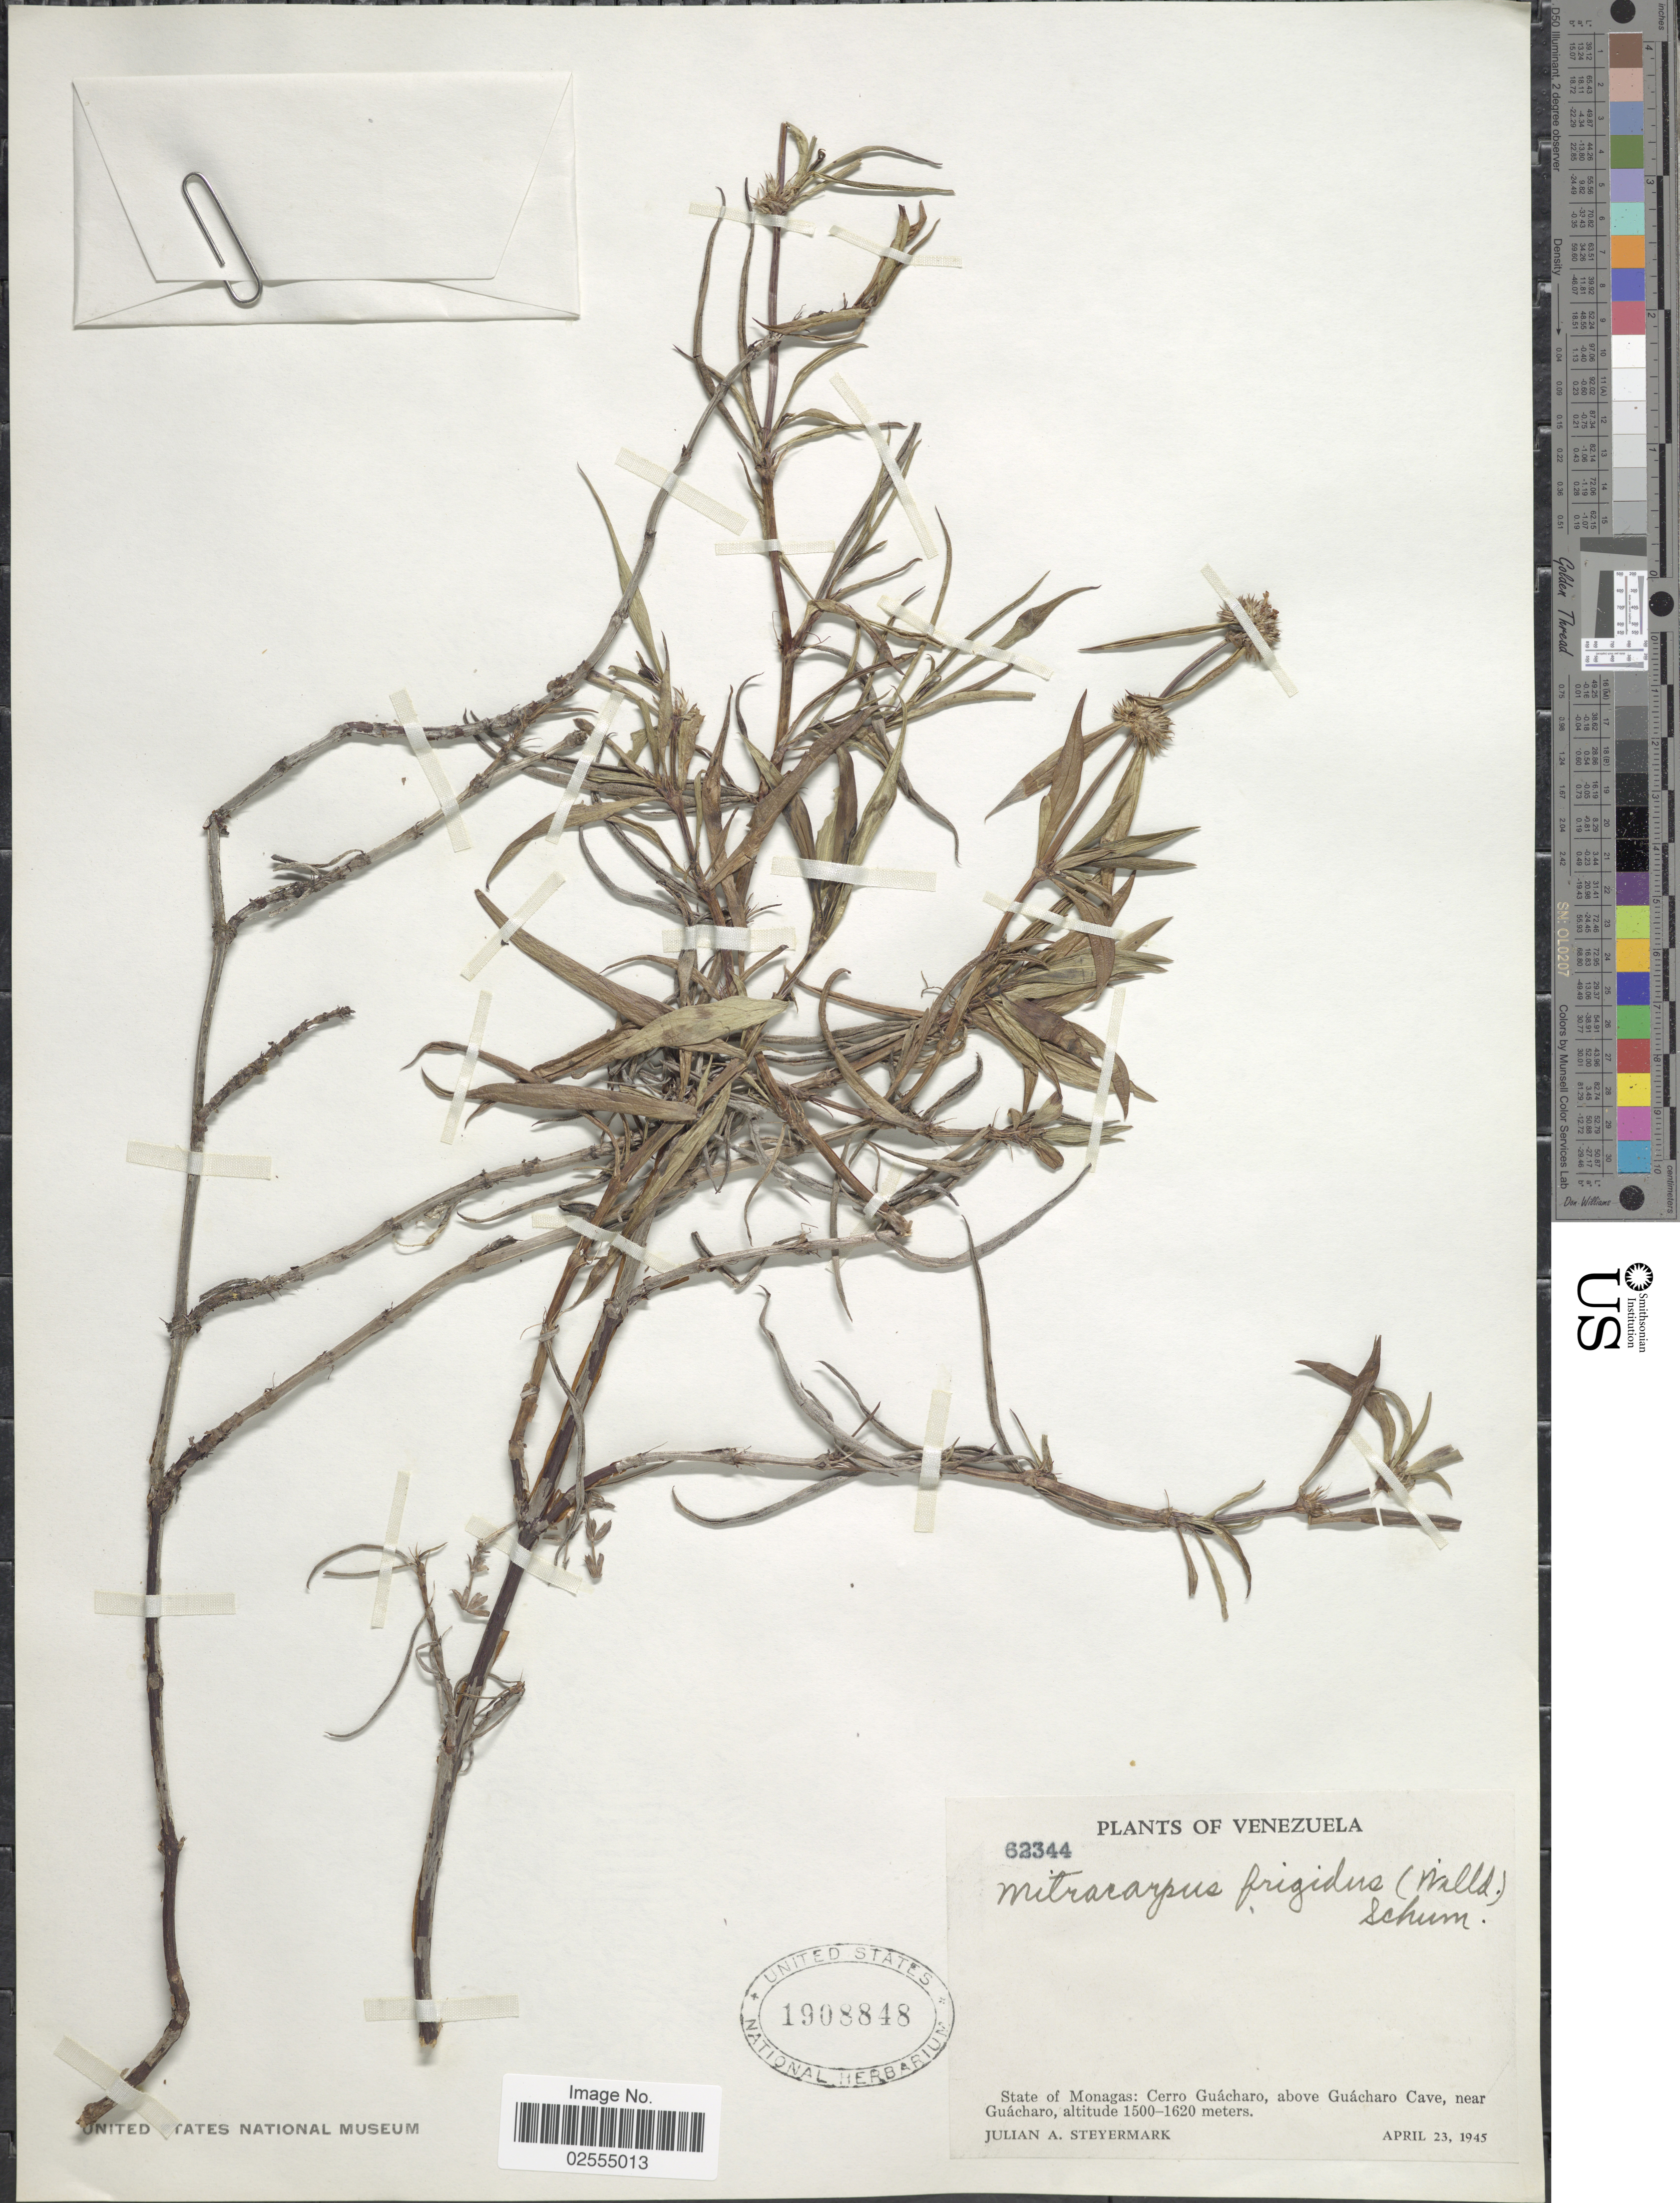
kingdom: Plantae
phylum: Tracheophyta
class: Magnoliopsida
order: Gentianales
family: Rubiaceae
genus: Mitracarpus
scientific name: Mitracarpus frigidus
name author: (Willd. ex Roem. & Schult.) K. Schum.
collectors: J. Steyermark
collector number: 62344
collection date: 1945-04-23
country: Venezuela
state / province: Monagas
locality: Cerro Guácharo, above Guácharo Cave, near Guácharo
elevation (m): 1500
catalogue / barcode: US 1908848